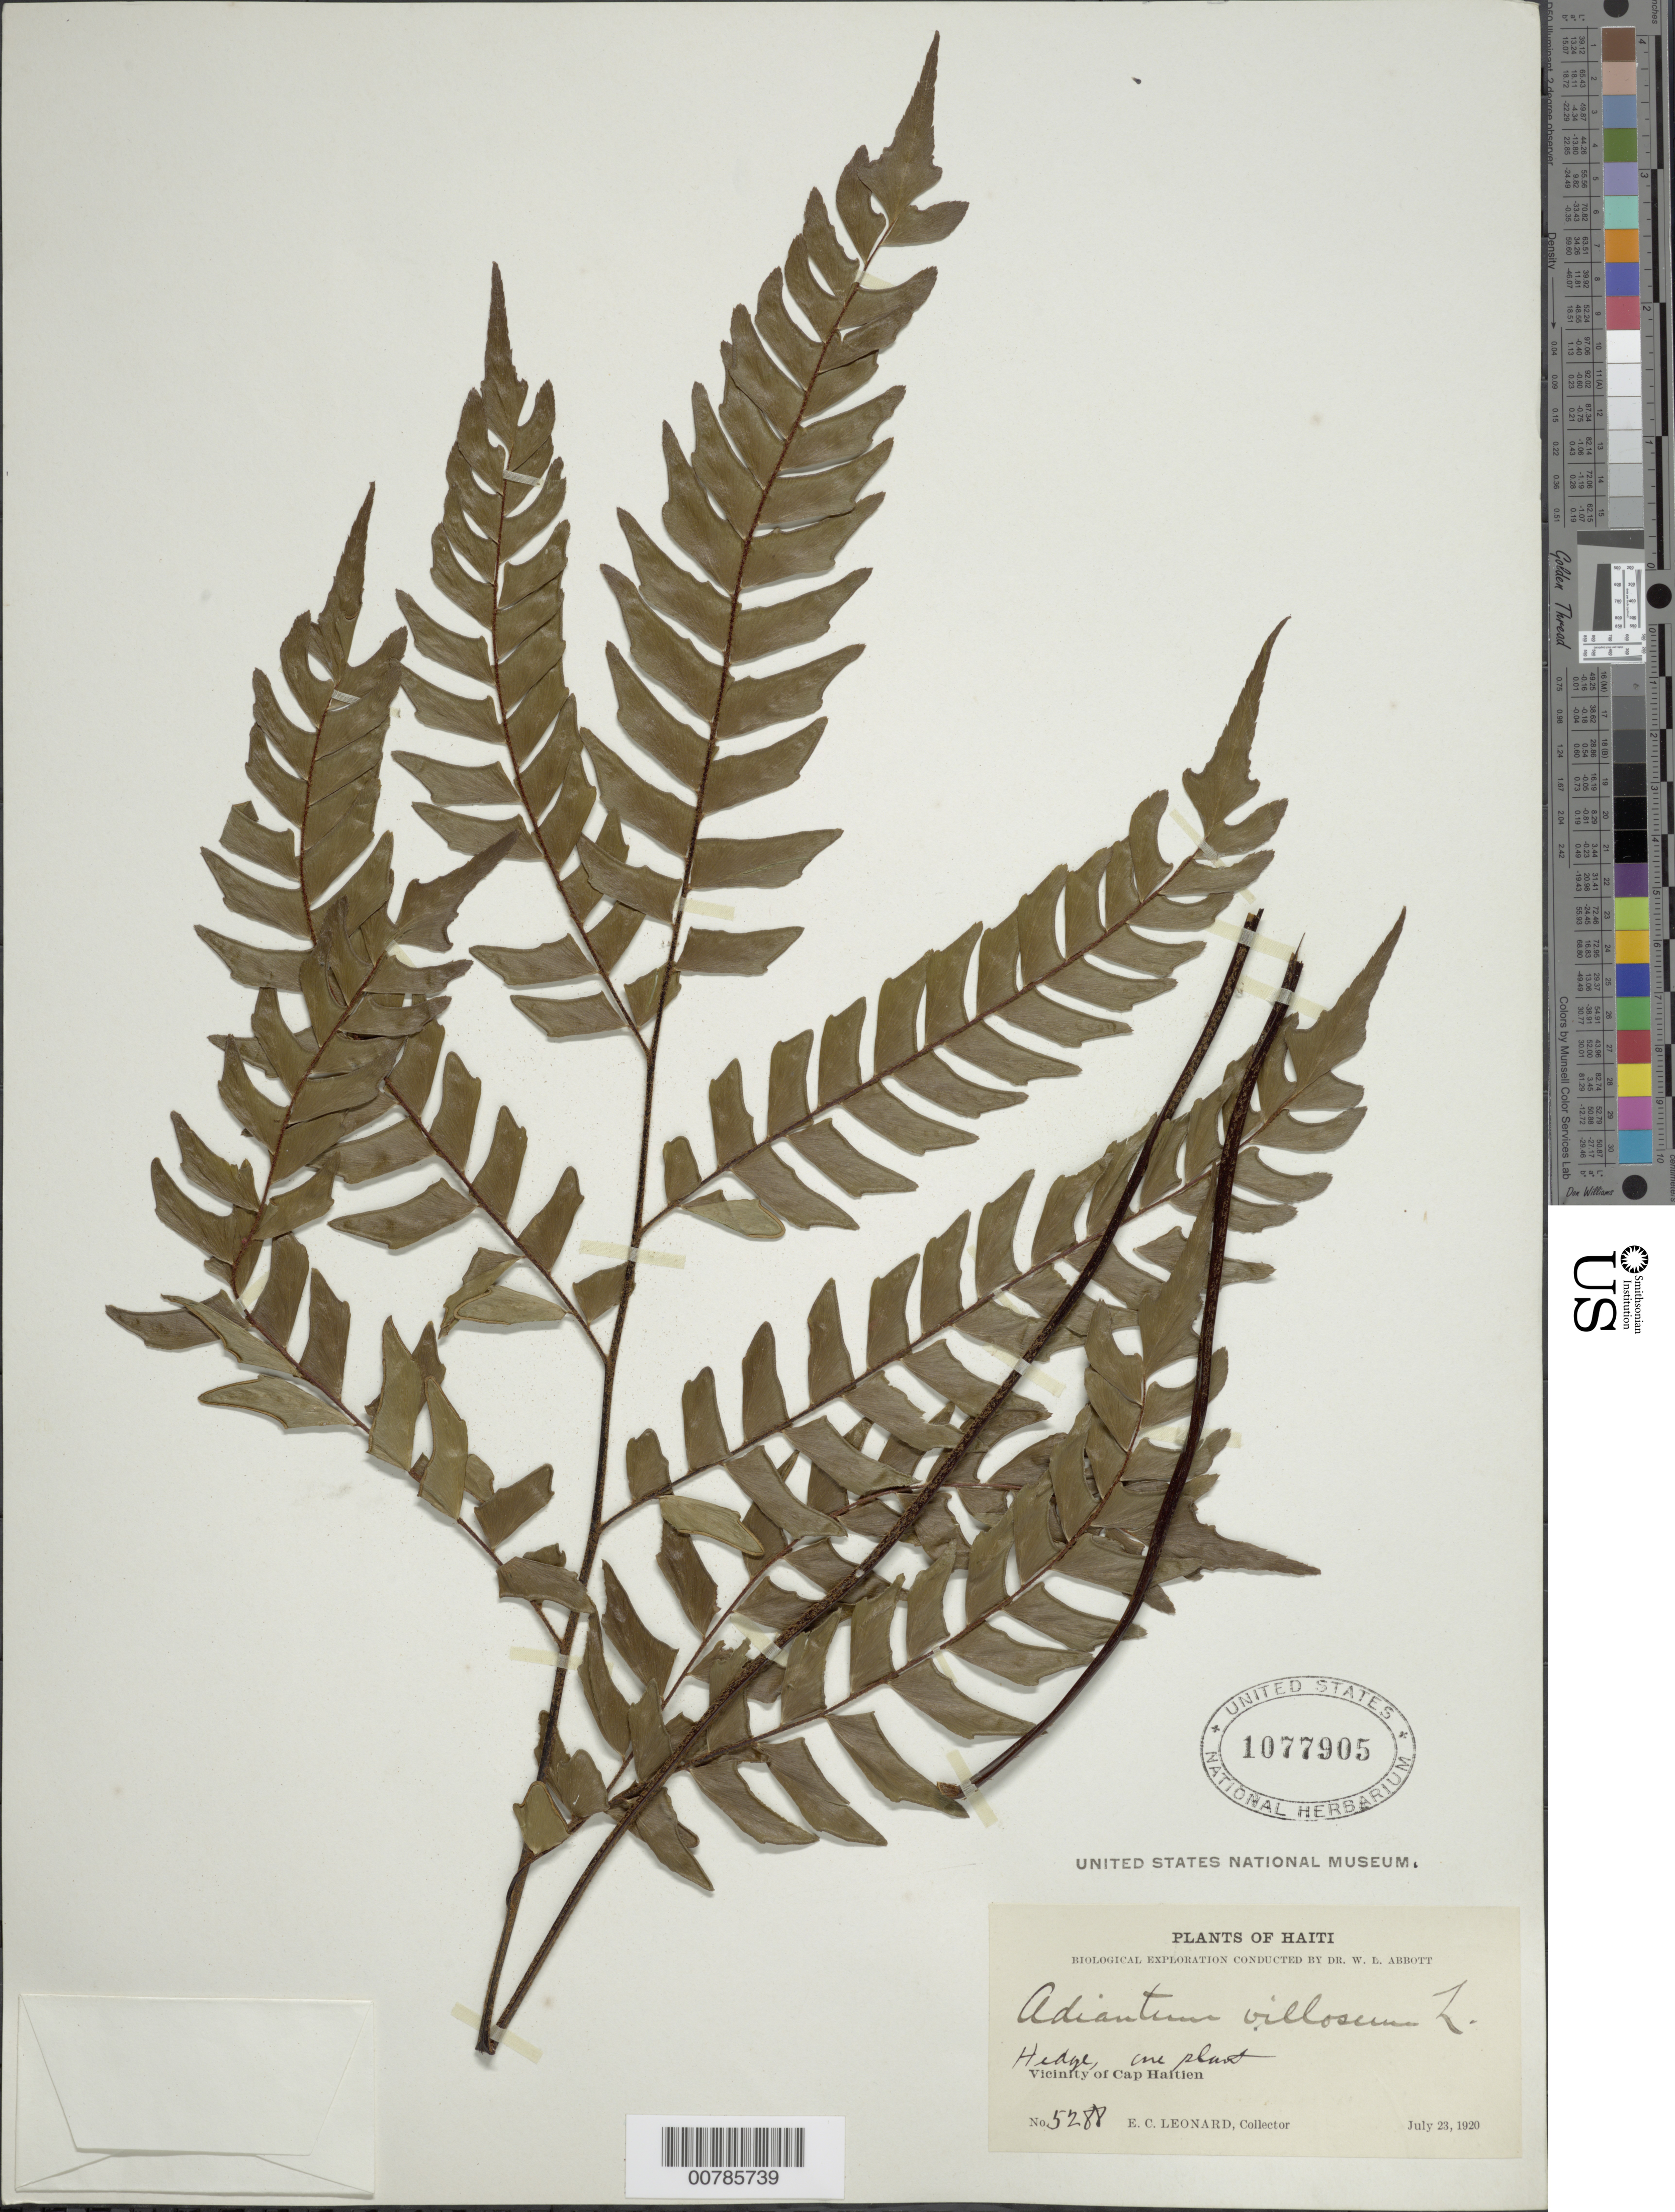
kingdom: Plantae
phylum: Tracheophyta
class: Polypodiopsida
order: Polypodiales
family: Pteridaceae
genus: Adiantum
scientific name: Adiantum villosum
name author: L.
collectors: E. C. Leonard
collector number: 5288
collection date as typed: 23 Jul 1920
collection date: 1920-07-23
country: Haiti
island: Hispaniola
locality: Cap Haitien, vicinity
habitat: Hedge; one plant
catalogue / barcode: US 1077905